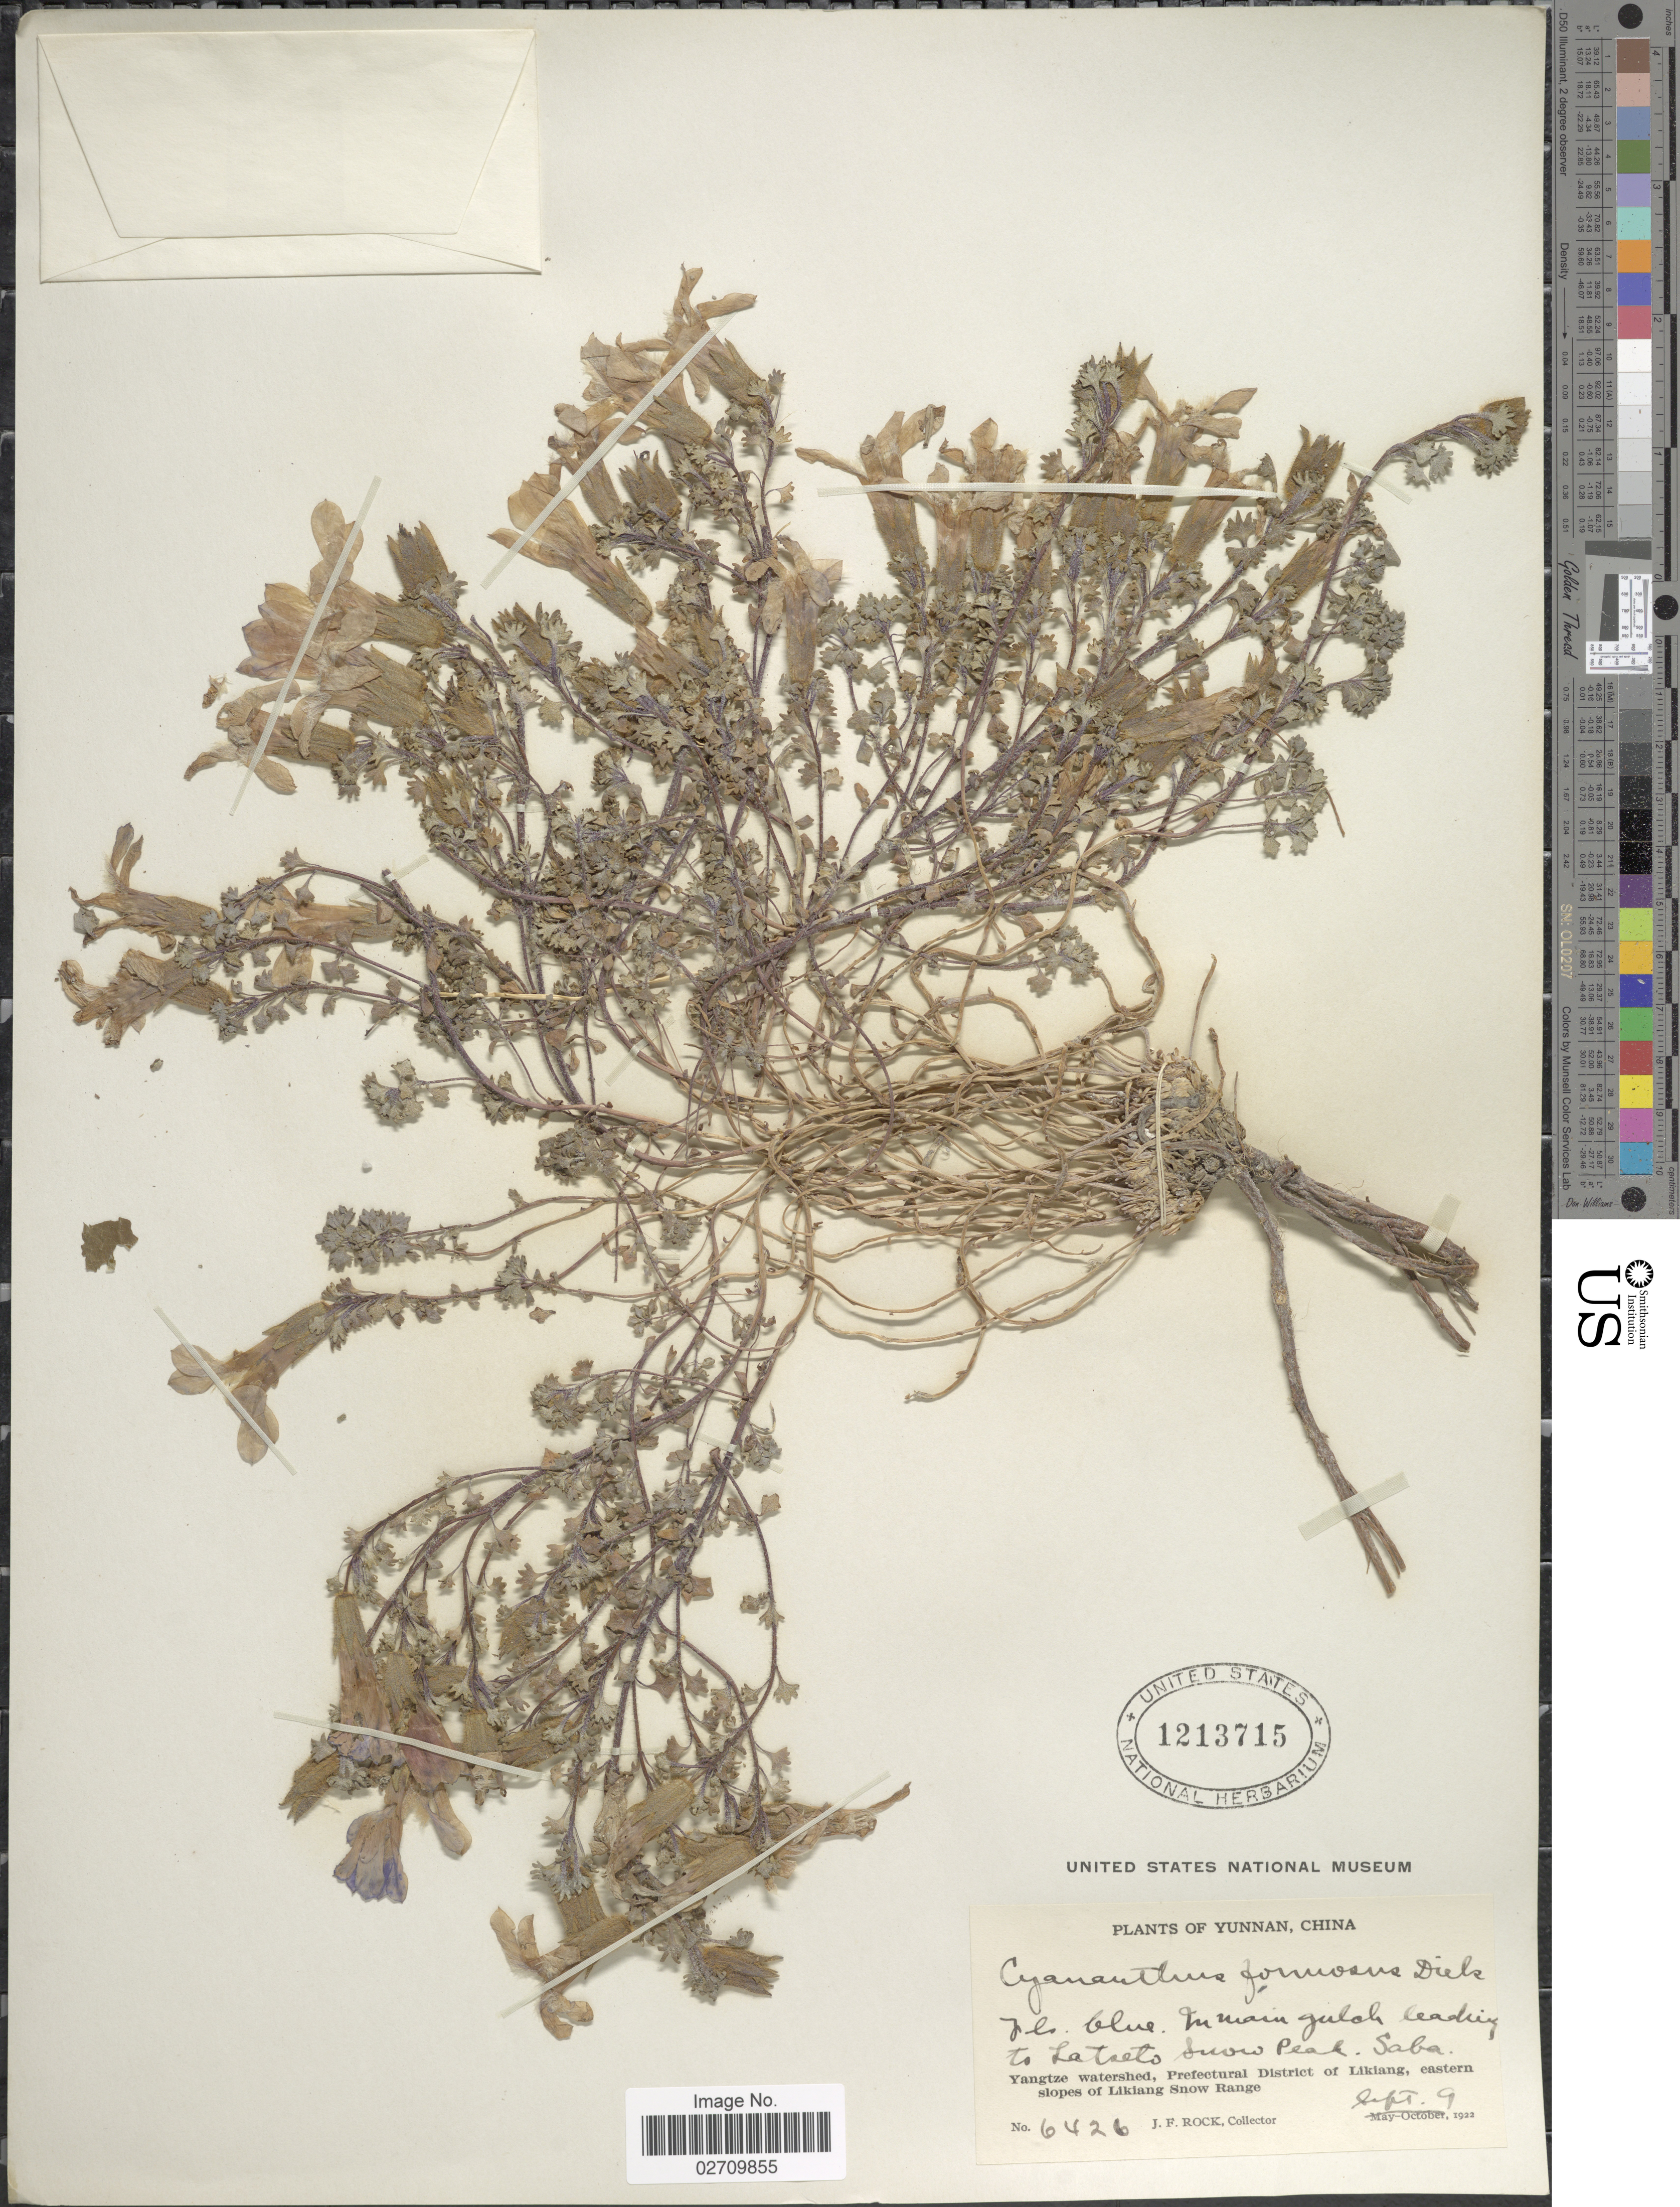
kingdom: Plantae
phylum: Tracheophyta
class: Magnoliopsida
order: Asterales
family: Campanulaceae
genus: Cyananthus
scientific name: Cyananthus formosus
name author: Diels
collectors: J. F. Rock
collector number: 6426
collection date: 1922-09-09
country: China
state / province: Yunnan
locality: In main gulch leading to Latseto Snow Peak, Saba, Yangtze watershed, Prefectural District of Likiang, eastern slopes of Likiang Snow Range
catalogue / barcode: US 1213715